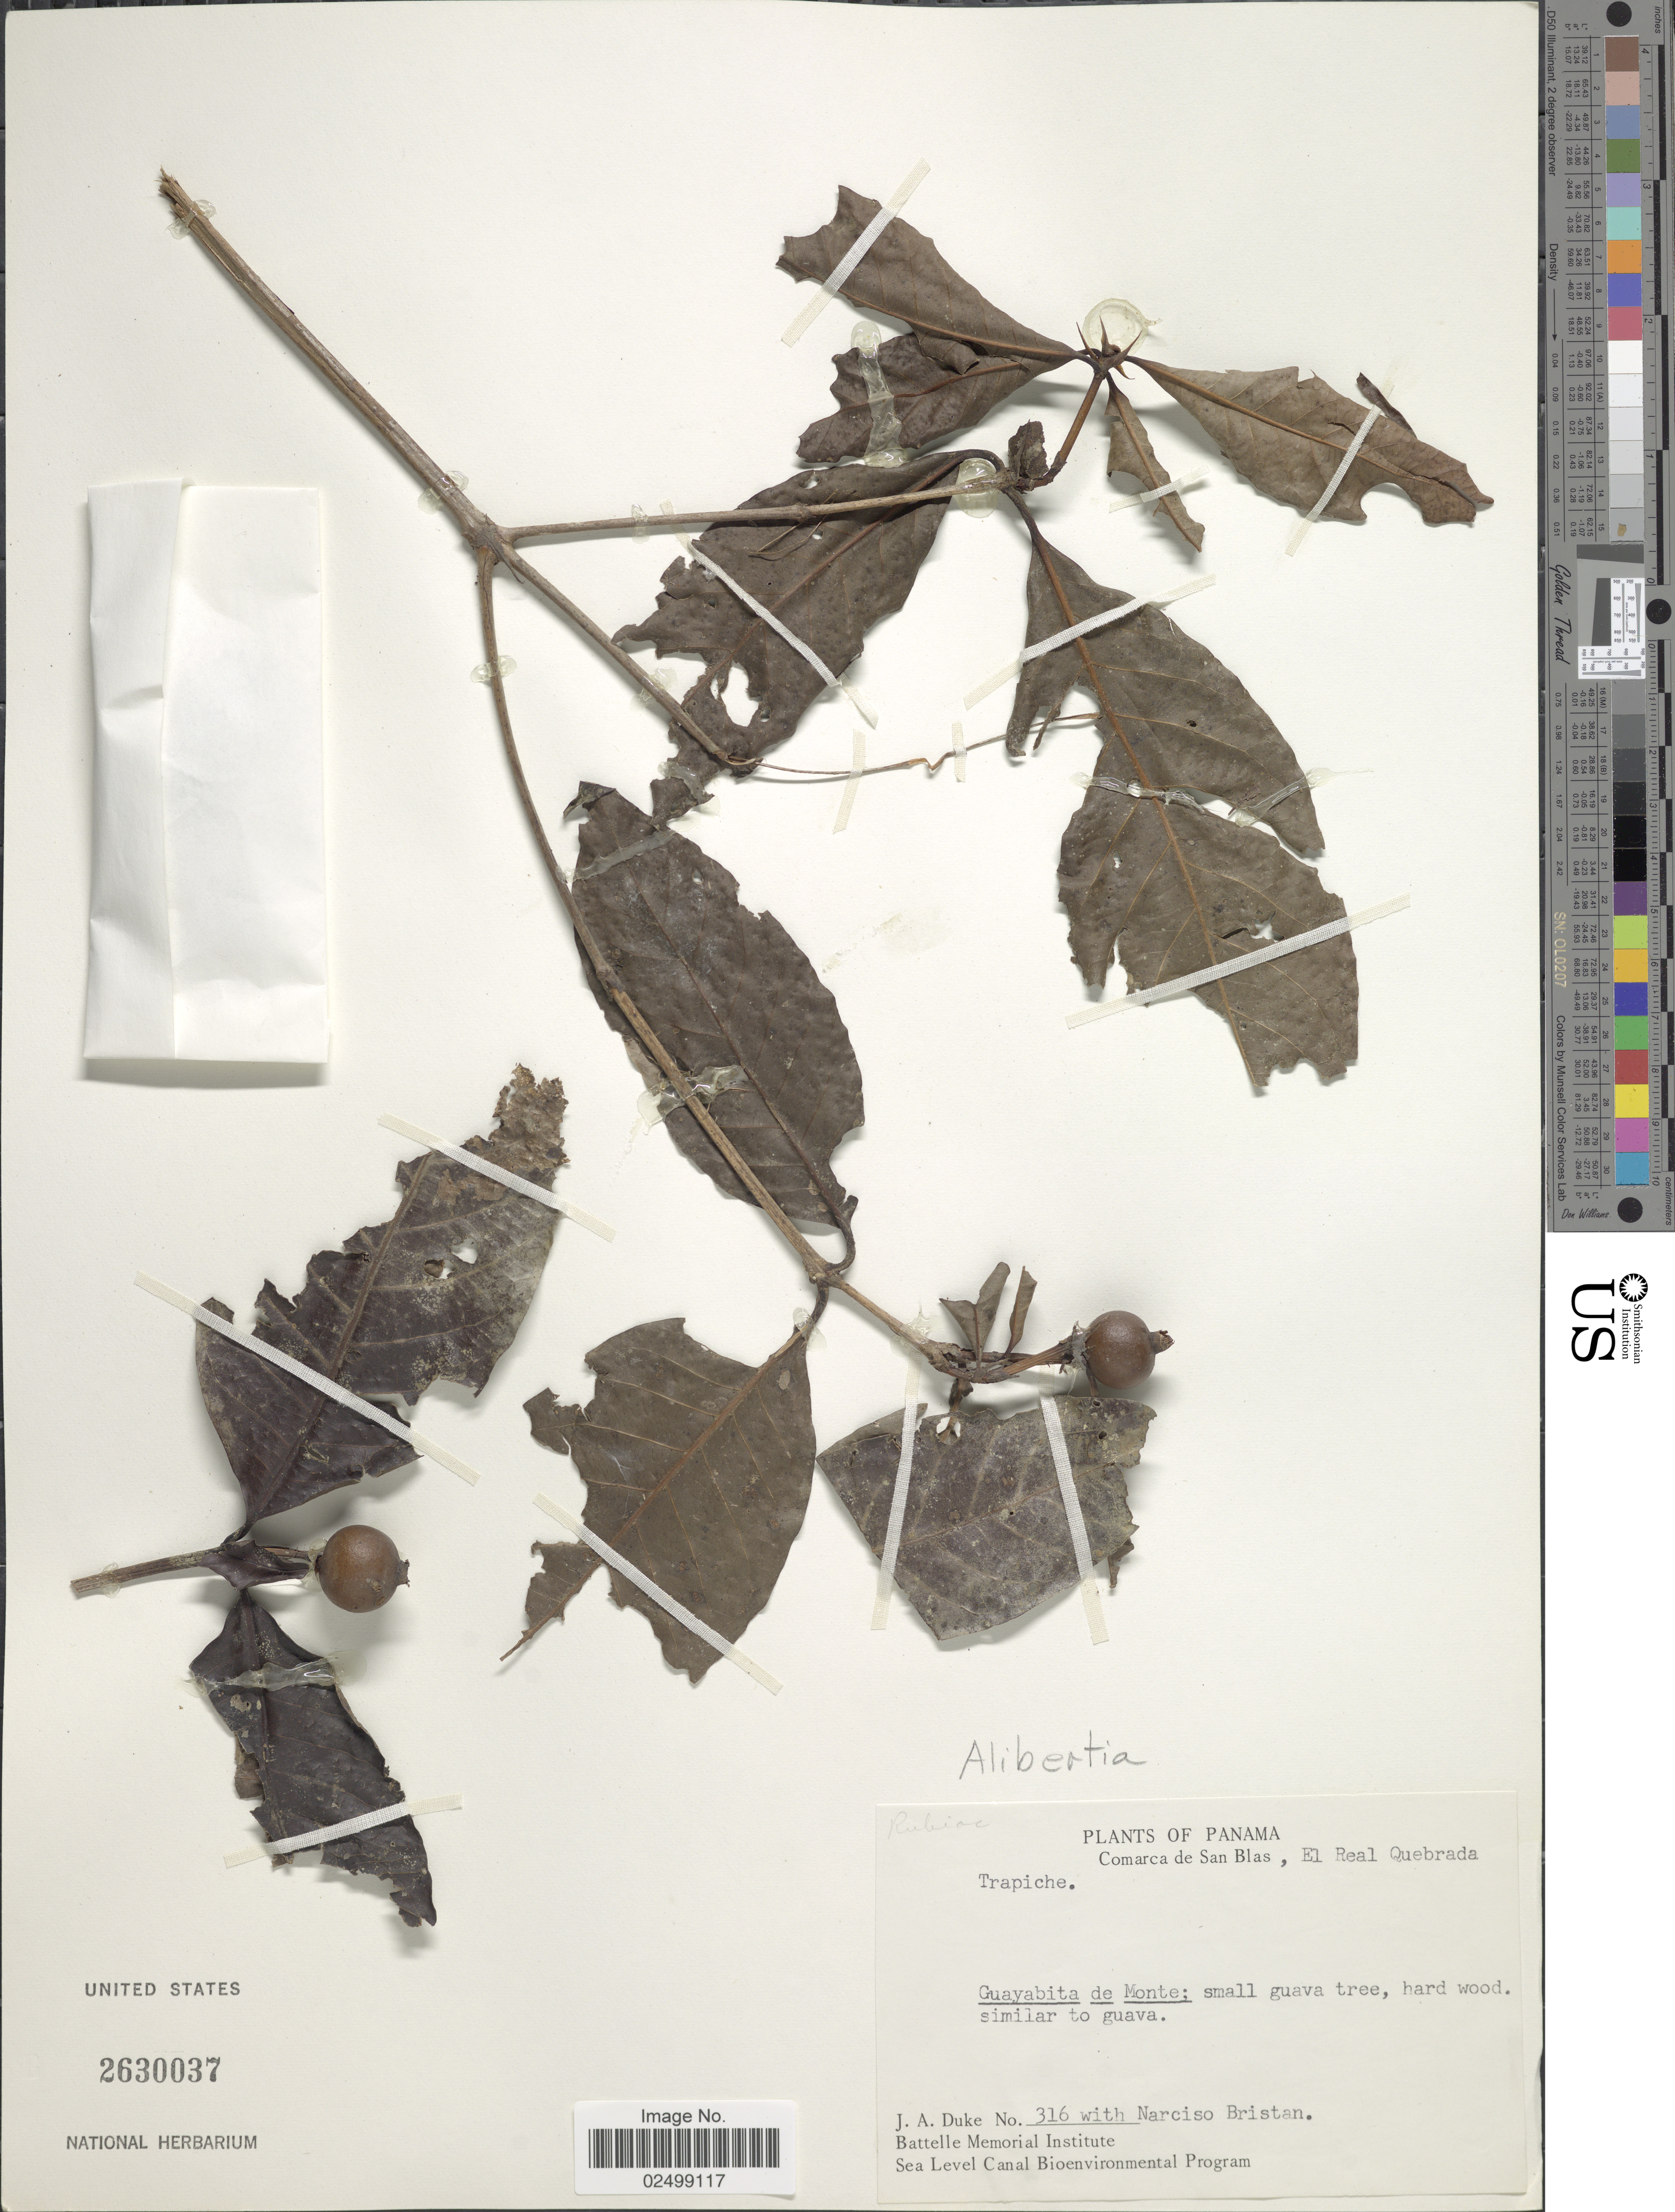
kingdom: Plantae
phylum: Tracheophyta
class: Magnoliopsida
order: Gentianales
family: Rubiaceae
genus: Alibertia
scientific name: Alibertia edulis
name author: (Rich.) A. Rich. ex DC.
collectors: J. A. Duke & N. Bristan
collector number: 316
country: Panama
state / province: Kuna Yala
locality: Comarca de San Blas, El Real Quebrada. Guayabita de Monte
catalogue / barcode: US 2630037